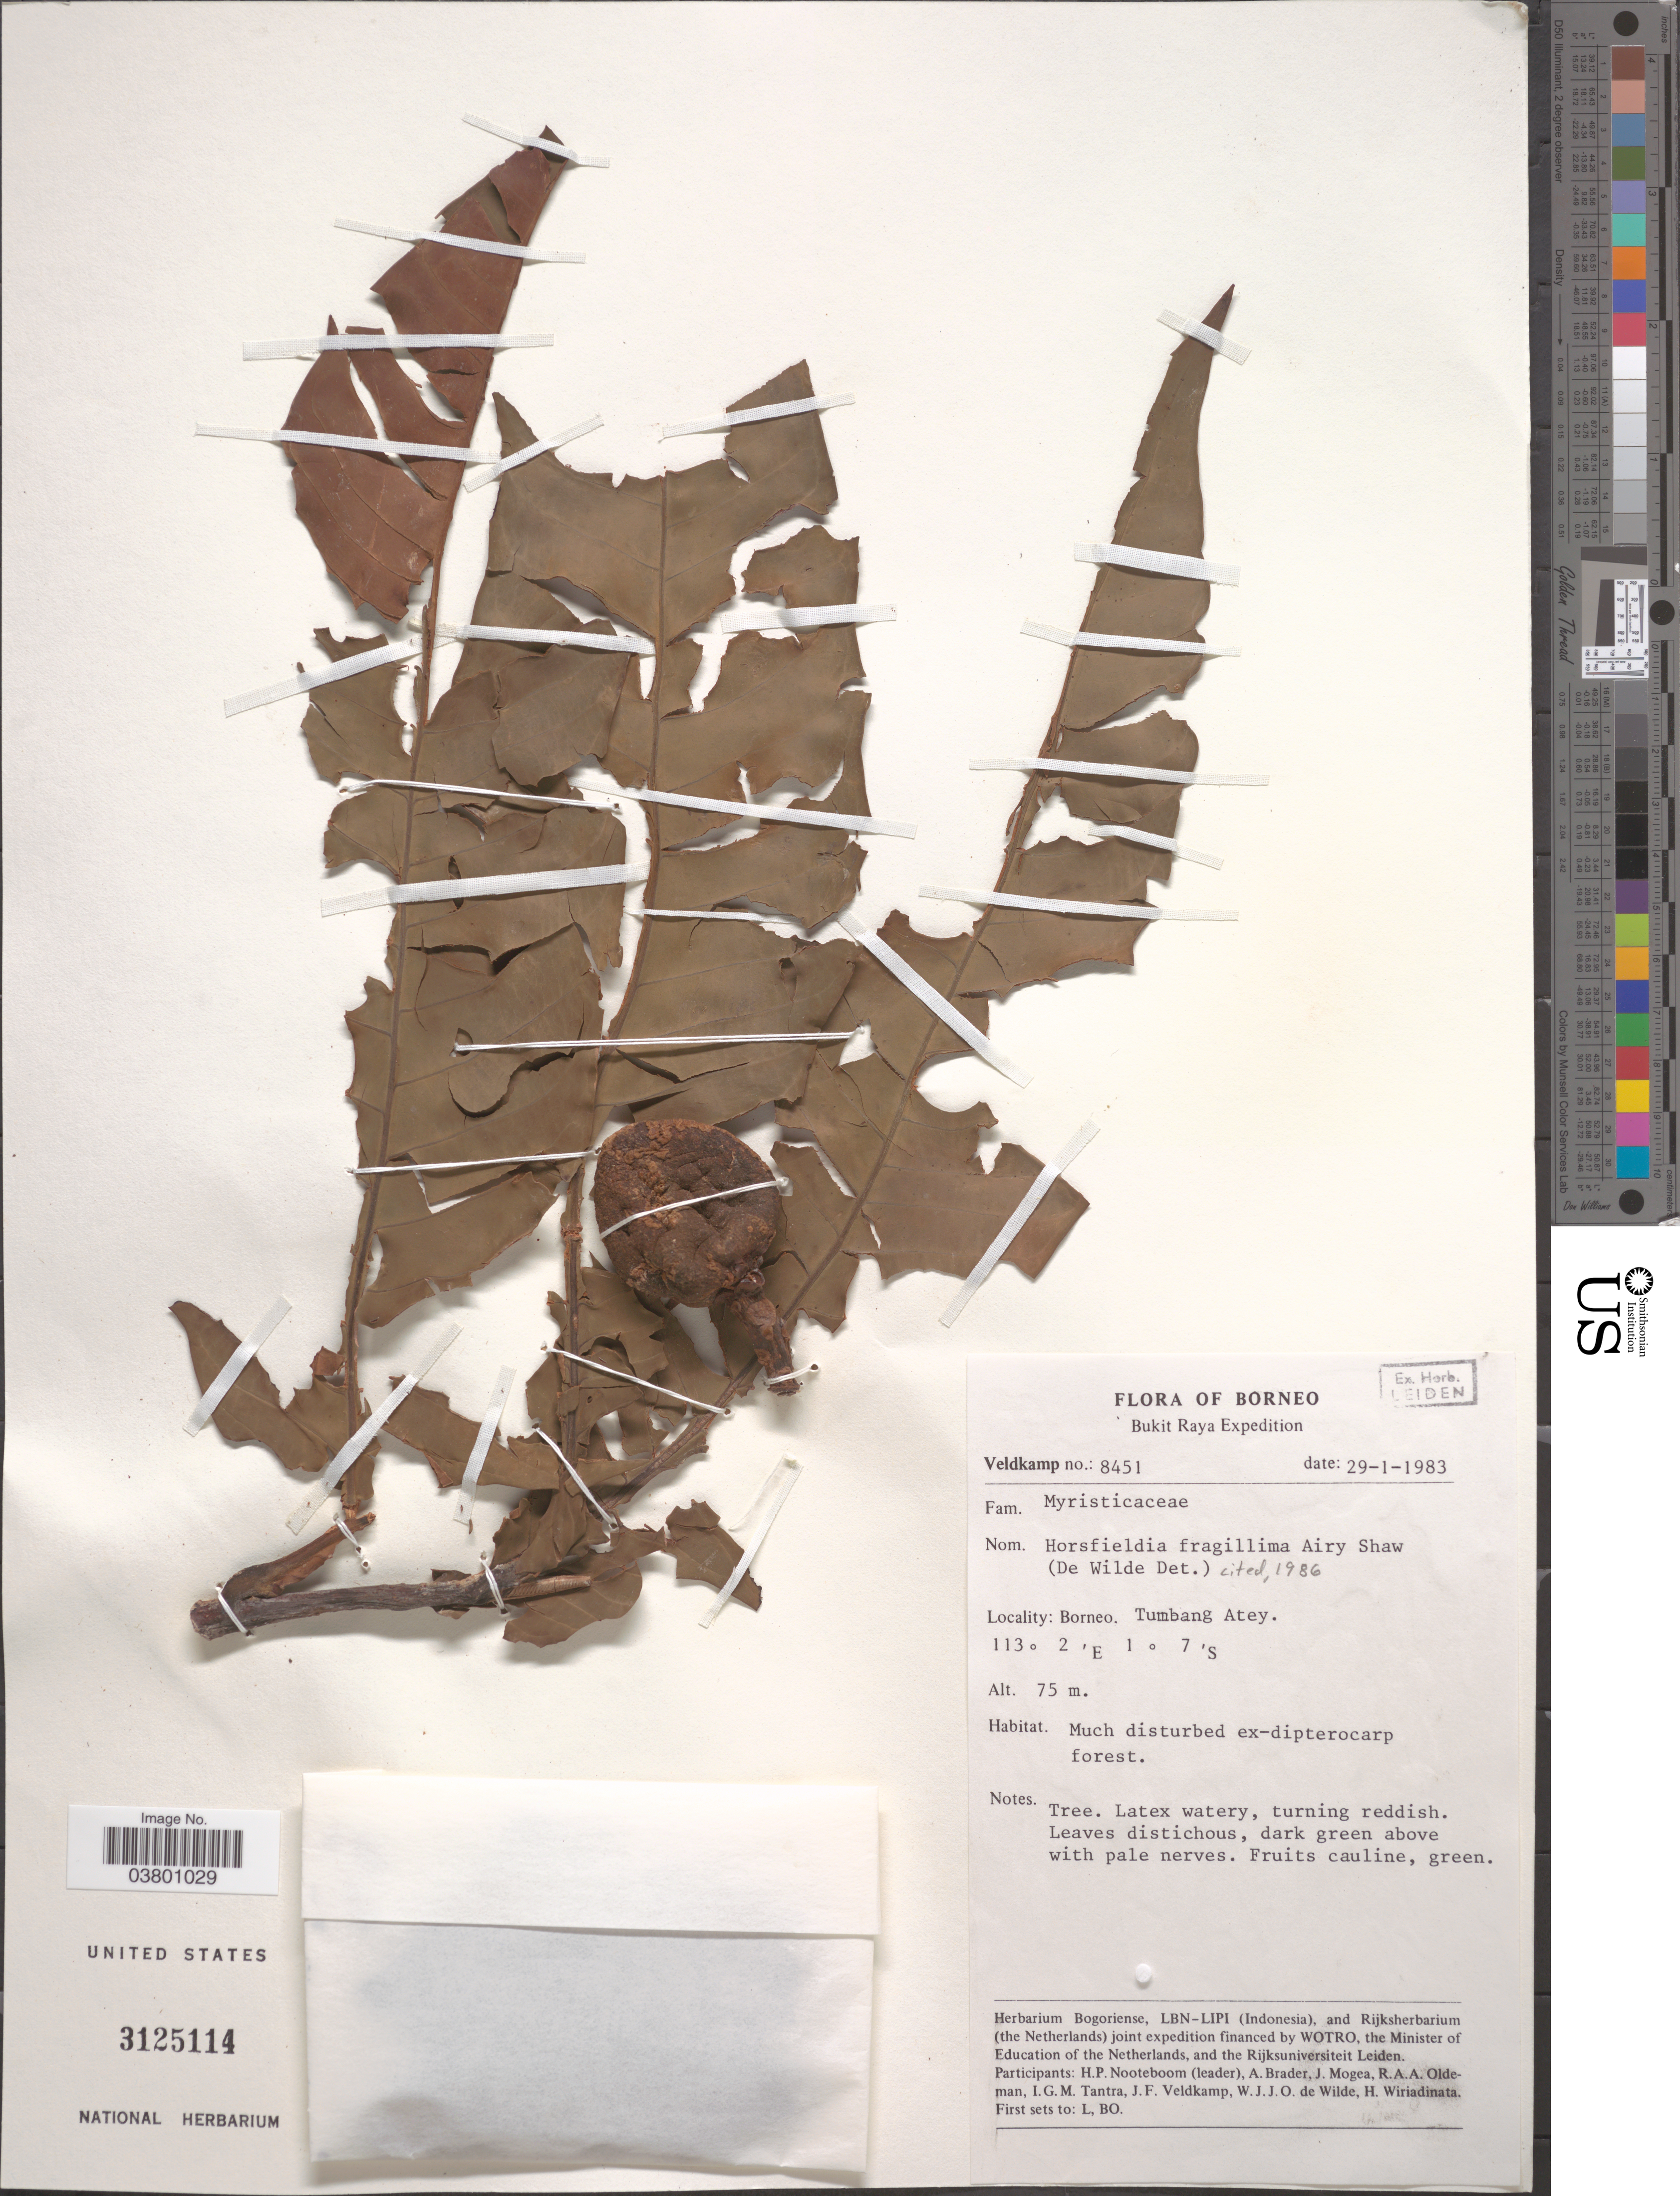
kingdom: Plantae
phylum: Tracheophyta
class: Magnoliopsida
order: Magnoliales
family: Myristicaceae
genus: Horsfieldia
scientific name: Horsfieldia fragillima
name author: Airy Shaw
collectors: J. F. Veldkamp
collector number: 8451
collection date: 1983-01-29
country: Indonesia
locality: Borneo. Tumbang Atey.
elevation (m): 75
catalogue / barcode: US 3125114